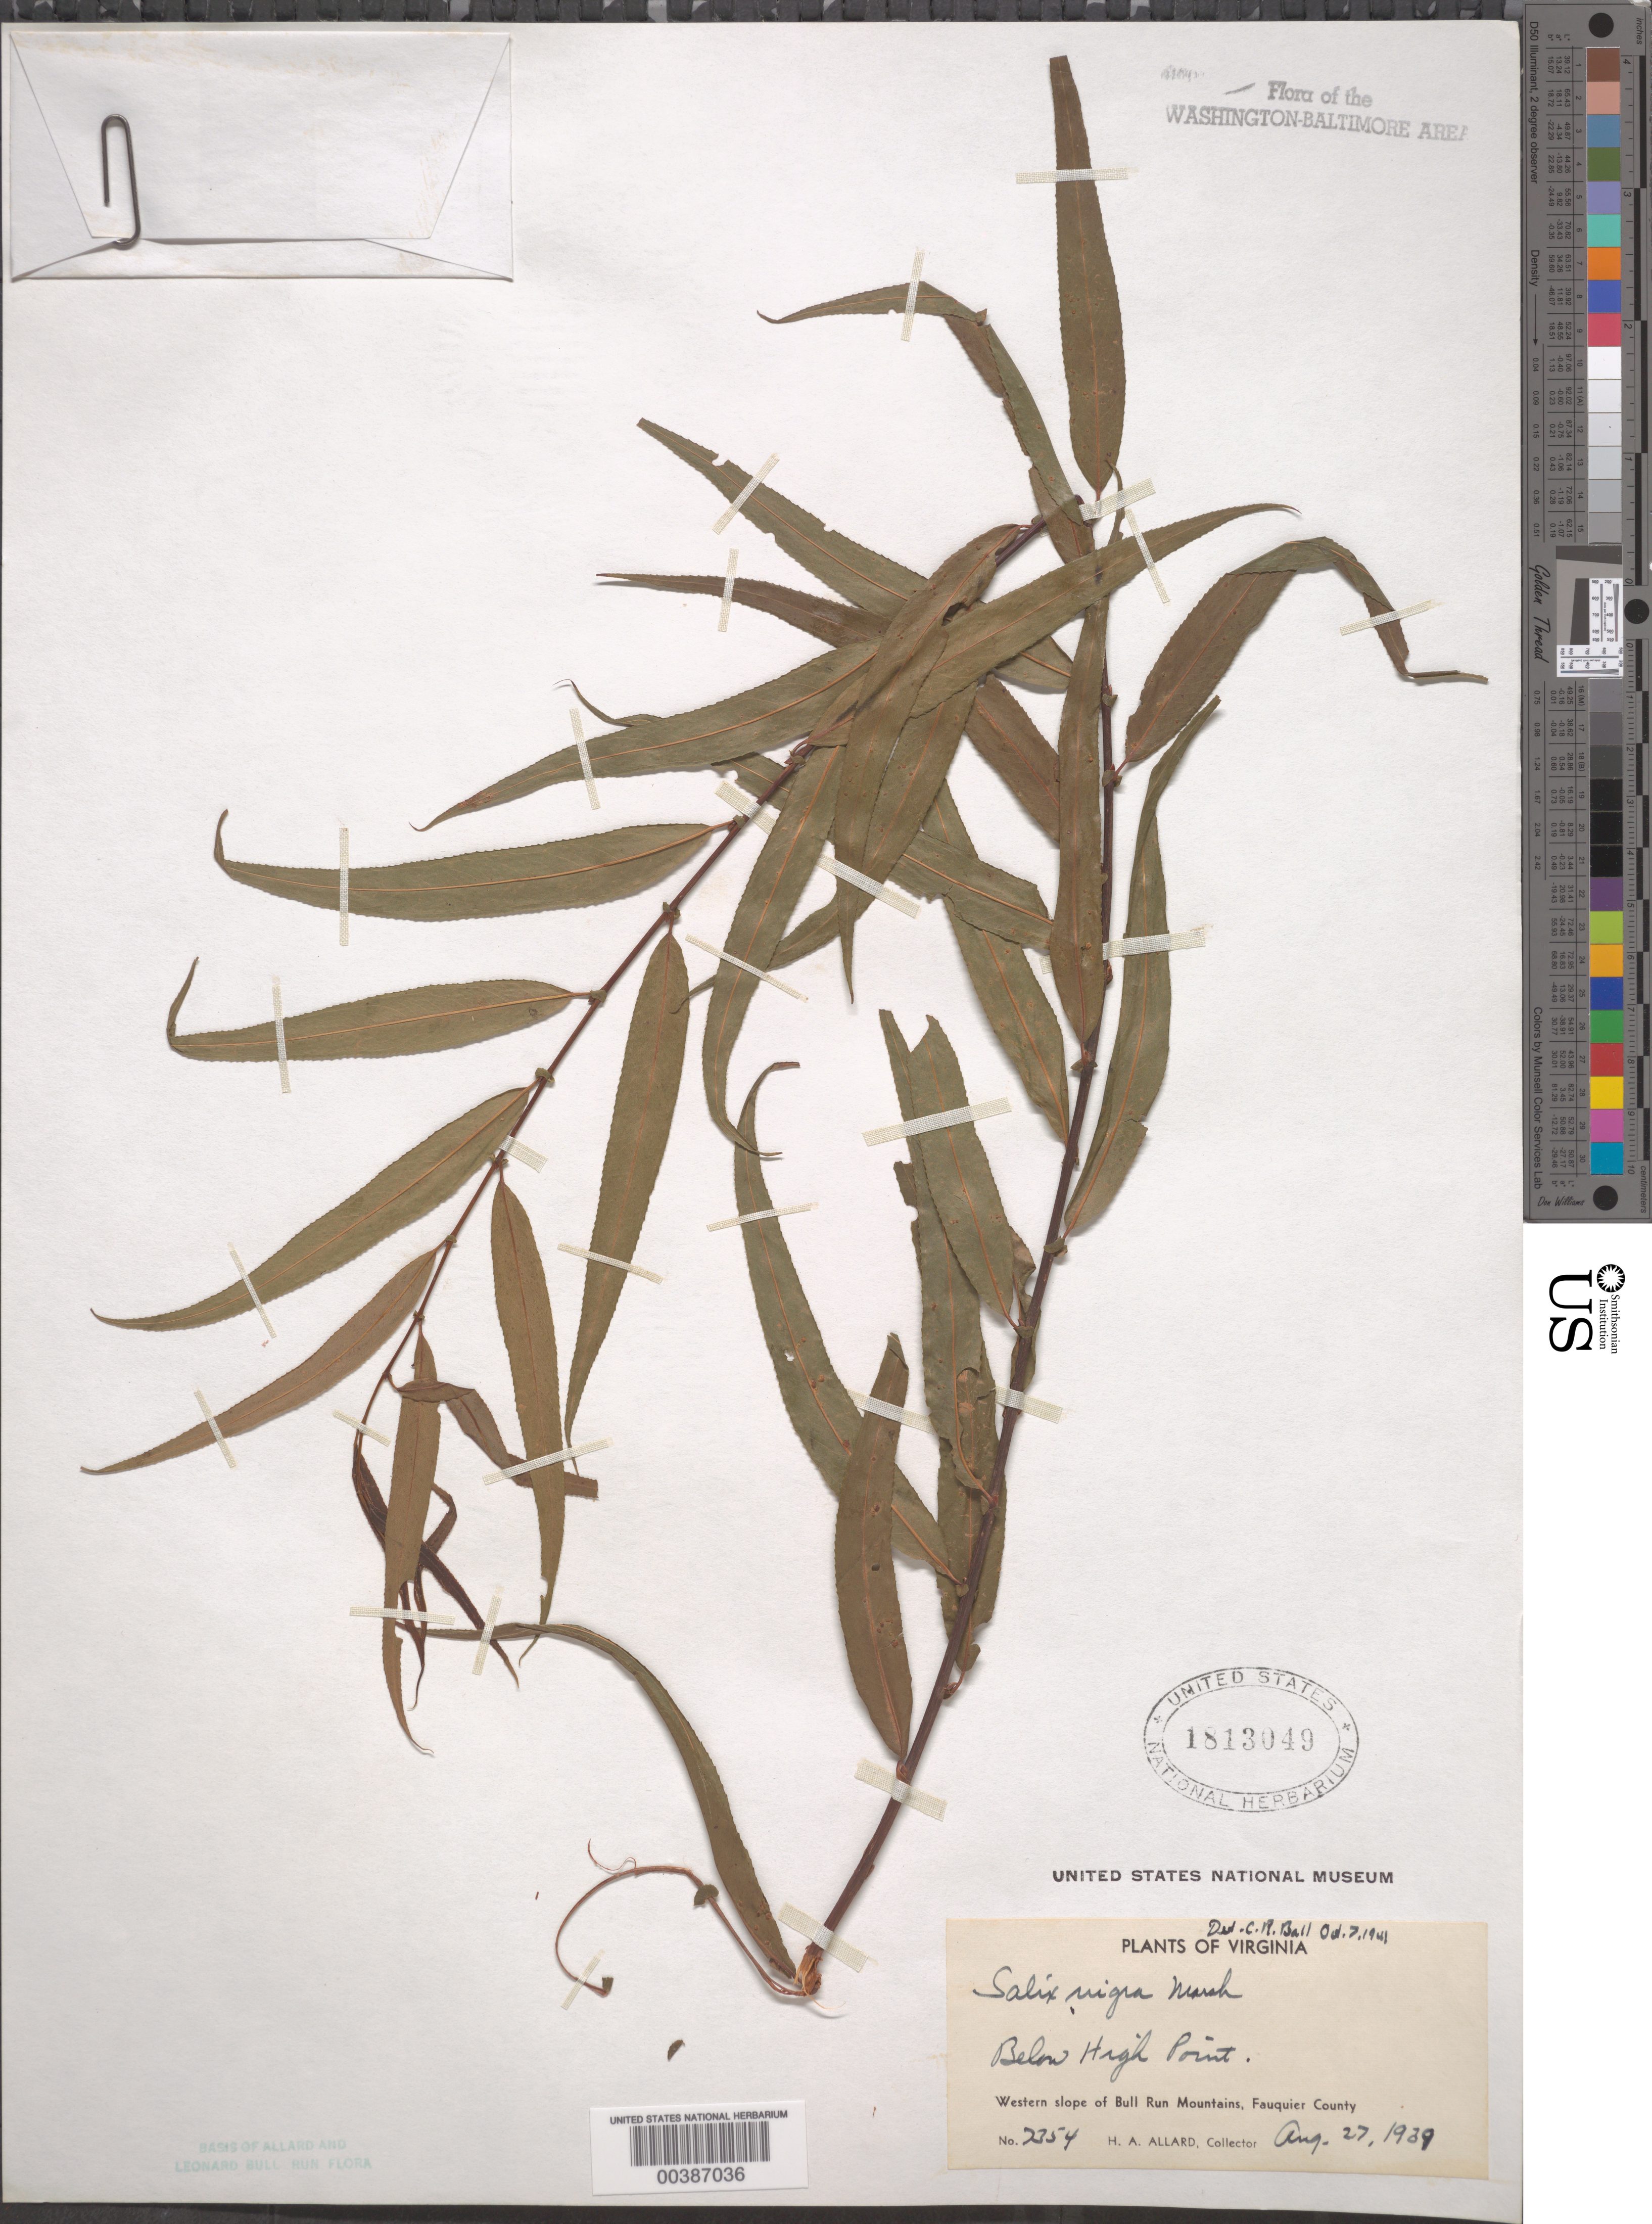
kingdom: Plantae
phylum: Tracheophyta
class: Magnoliopsida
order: Malpighiales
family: Salicaceae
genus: Salix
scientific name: Salix nigra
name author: Marshall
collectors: H. A. Allard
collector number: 7354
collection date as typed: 27 Aug 1939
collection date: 1939-08-27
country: United States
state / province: Virginia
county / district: Fauquier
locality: Below High Point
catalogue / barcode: US 1813049